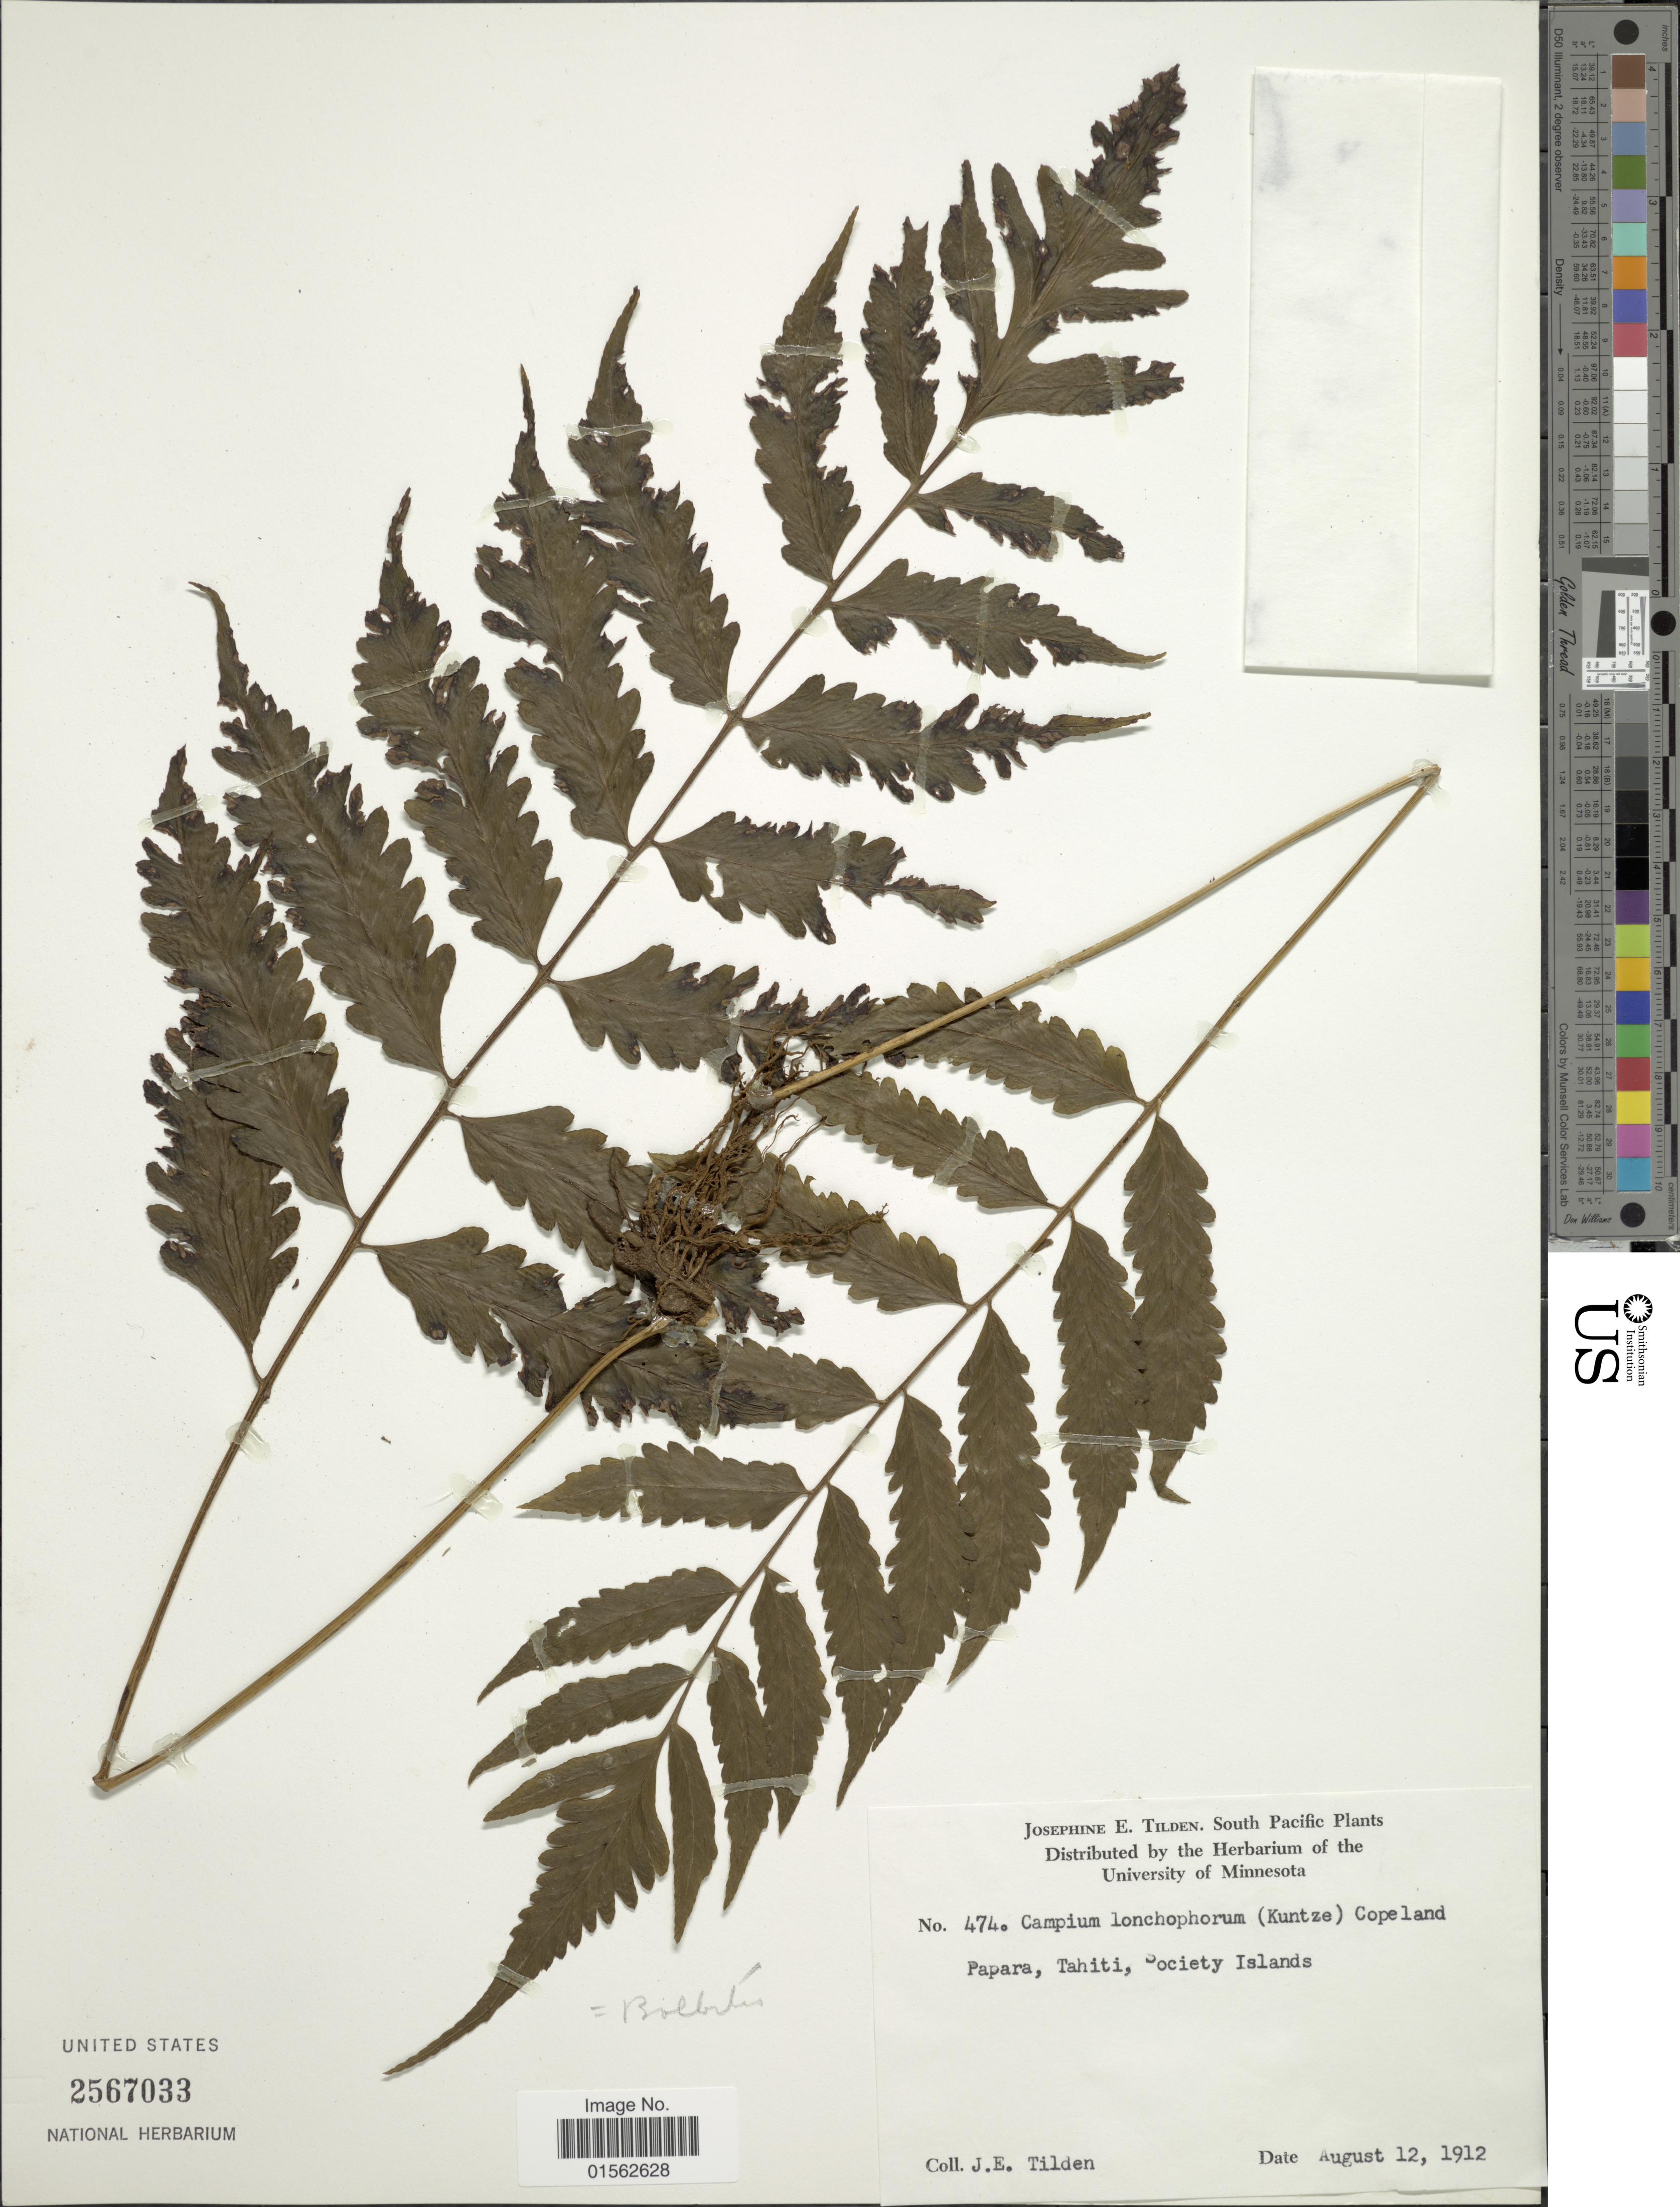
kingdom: Plantae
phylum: Tracheophyta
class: Polypodiopsida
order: Polypodiales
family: Dryopteridaceae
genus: Bolbitis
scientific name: Bolbitis palustris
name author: (Brack.) Hennipman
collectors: J. E. Tilden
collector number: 474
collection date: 1912-08-12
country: French Polynesia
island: Tahiti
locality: South Pacific, Papara, Tahiti, Society Islands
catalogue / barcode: US 2567033